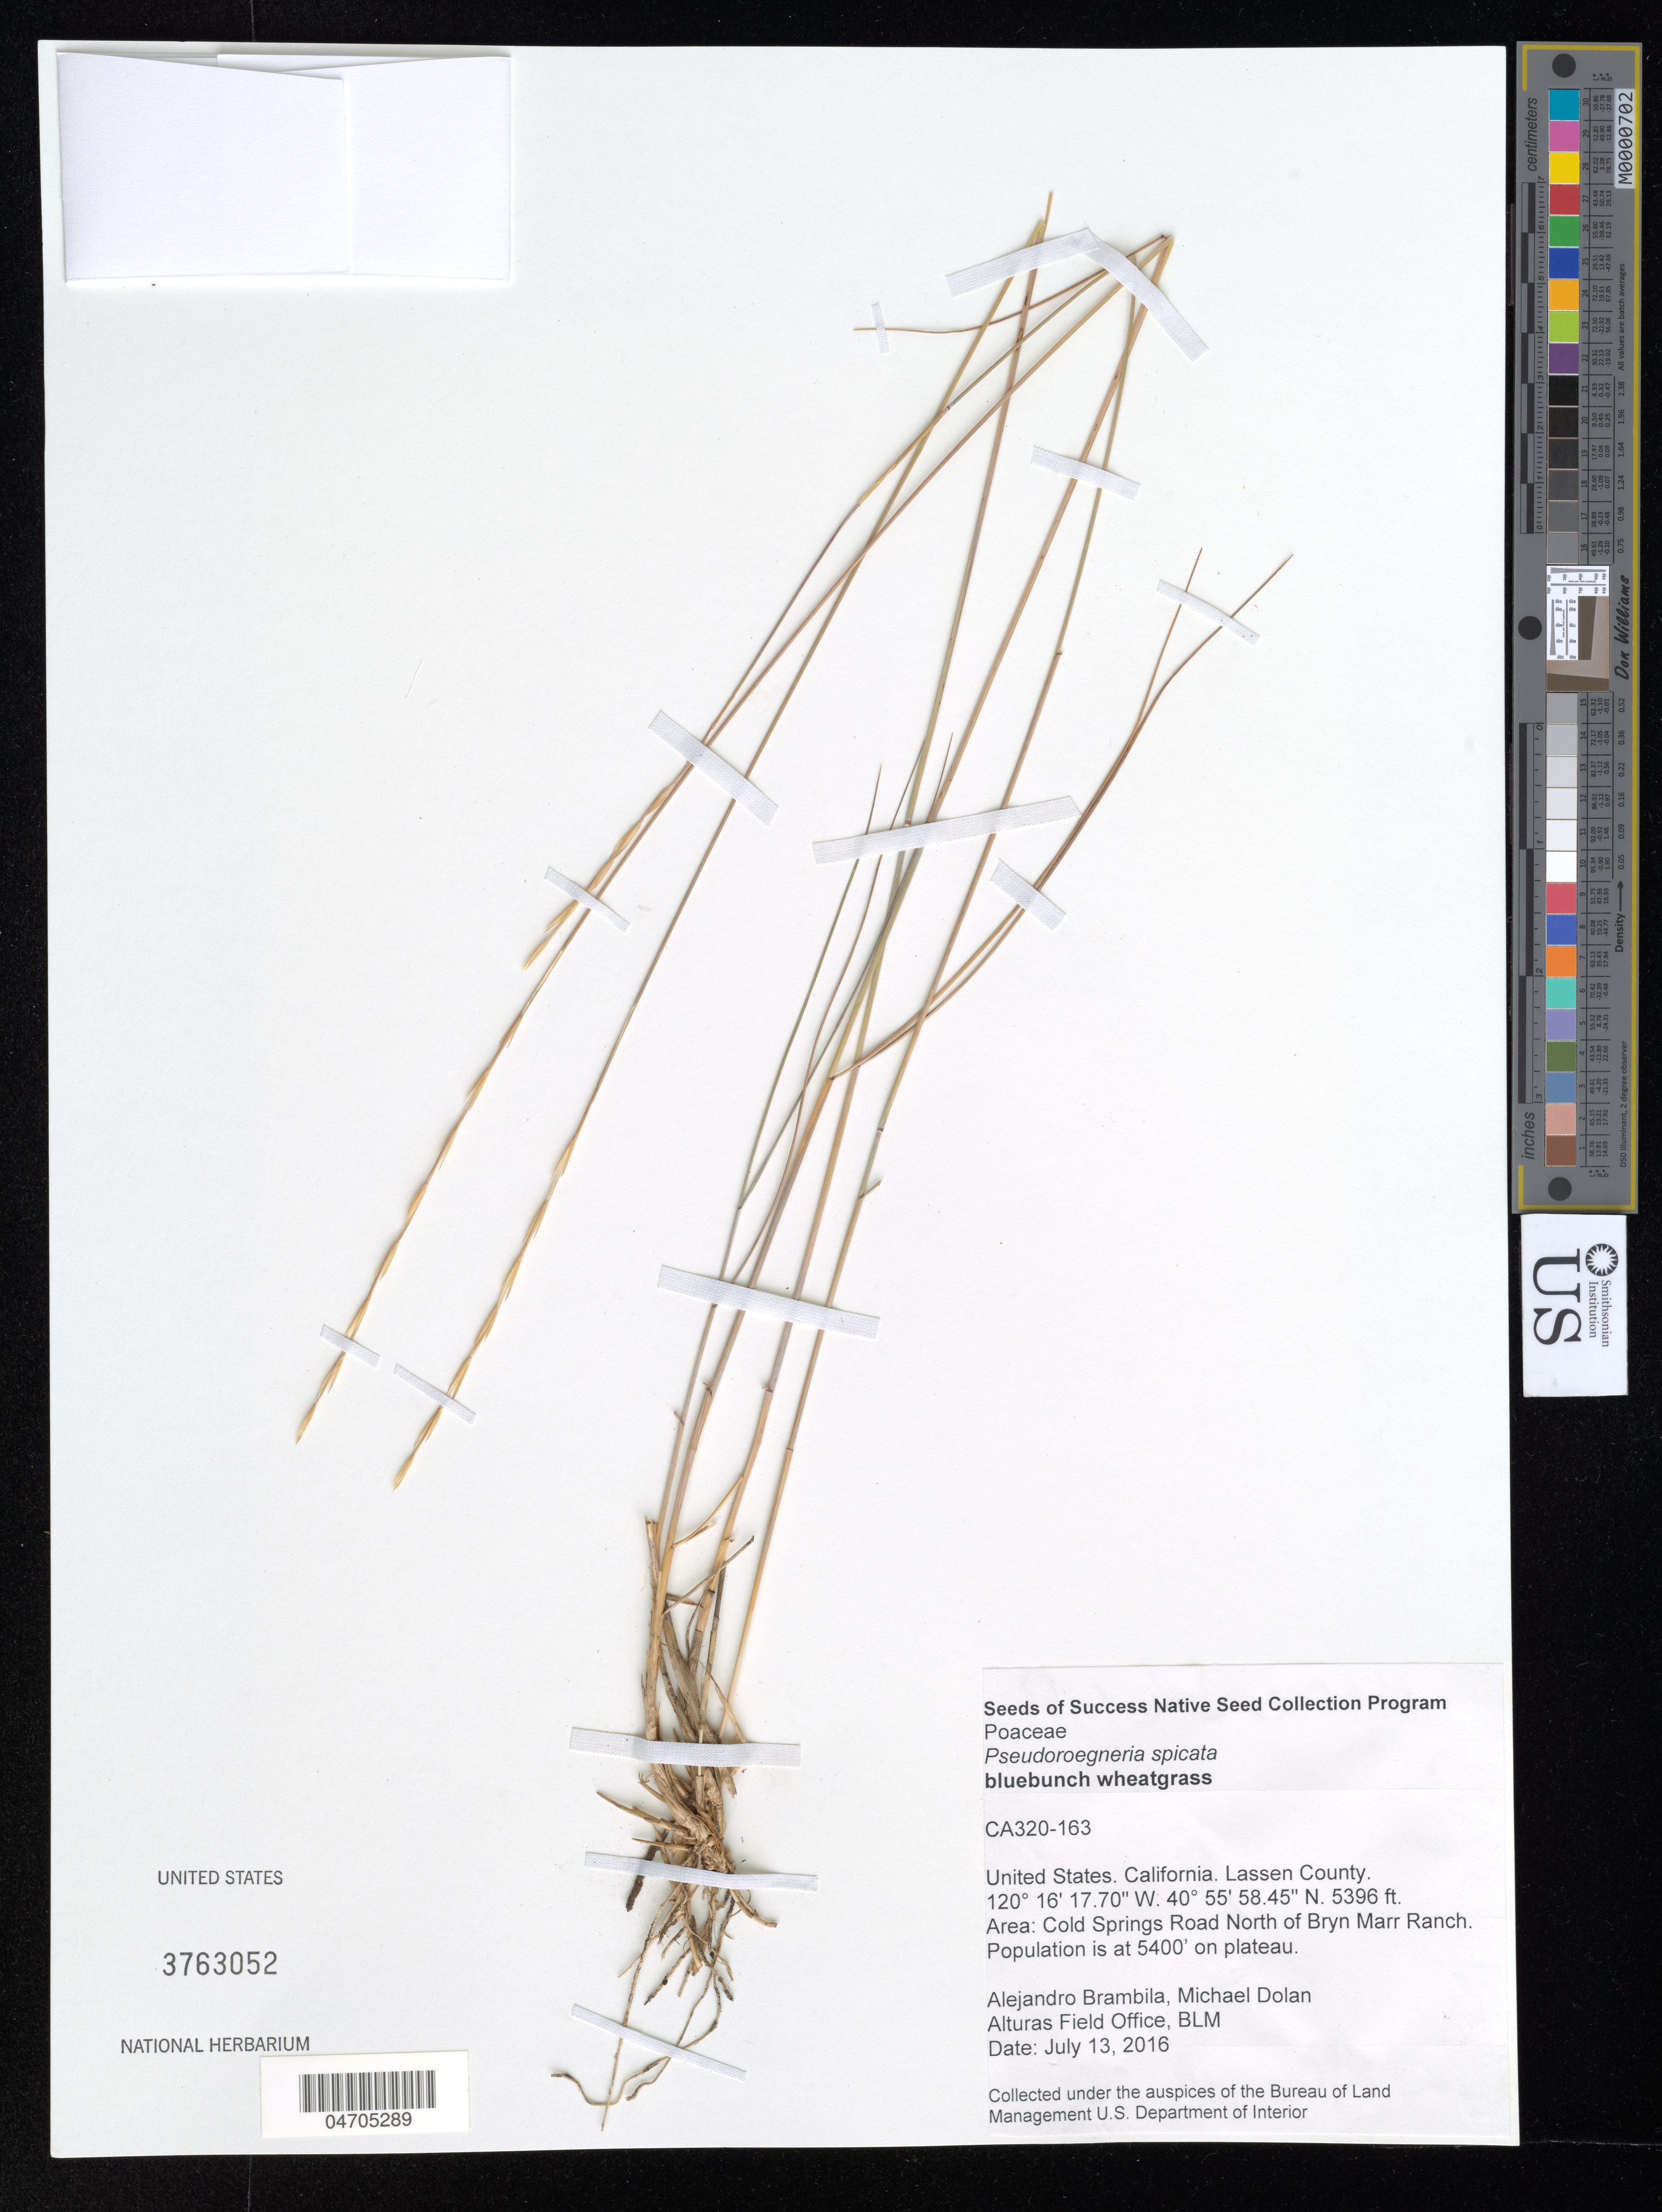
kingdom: Plantae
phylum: Tracheophyta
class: Liliopsida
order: Poales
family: Poaceae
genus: Pseudoroegneria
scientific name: Pseudoroegneria spicata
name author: (Pursh) Á. Löve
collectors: A. Brambila & M. Dolan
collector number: CA320-163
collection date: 2016-07-13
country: United States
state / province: California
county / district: Lassen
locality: Lassen County. Cold Springs Road North of Bryn Marr Ranch. Population is at 5400' on plateau.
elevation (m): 1645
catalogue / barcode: US 3763052